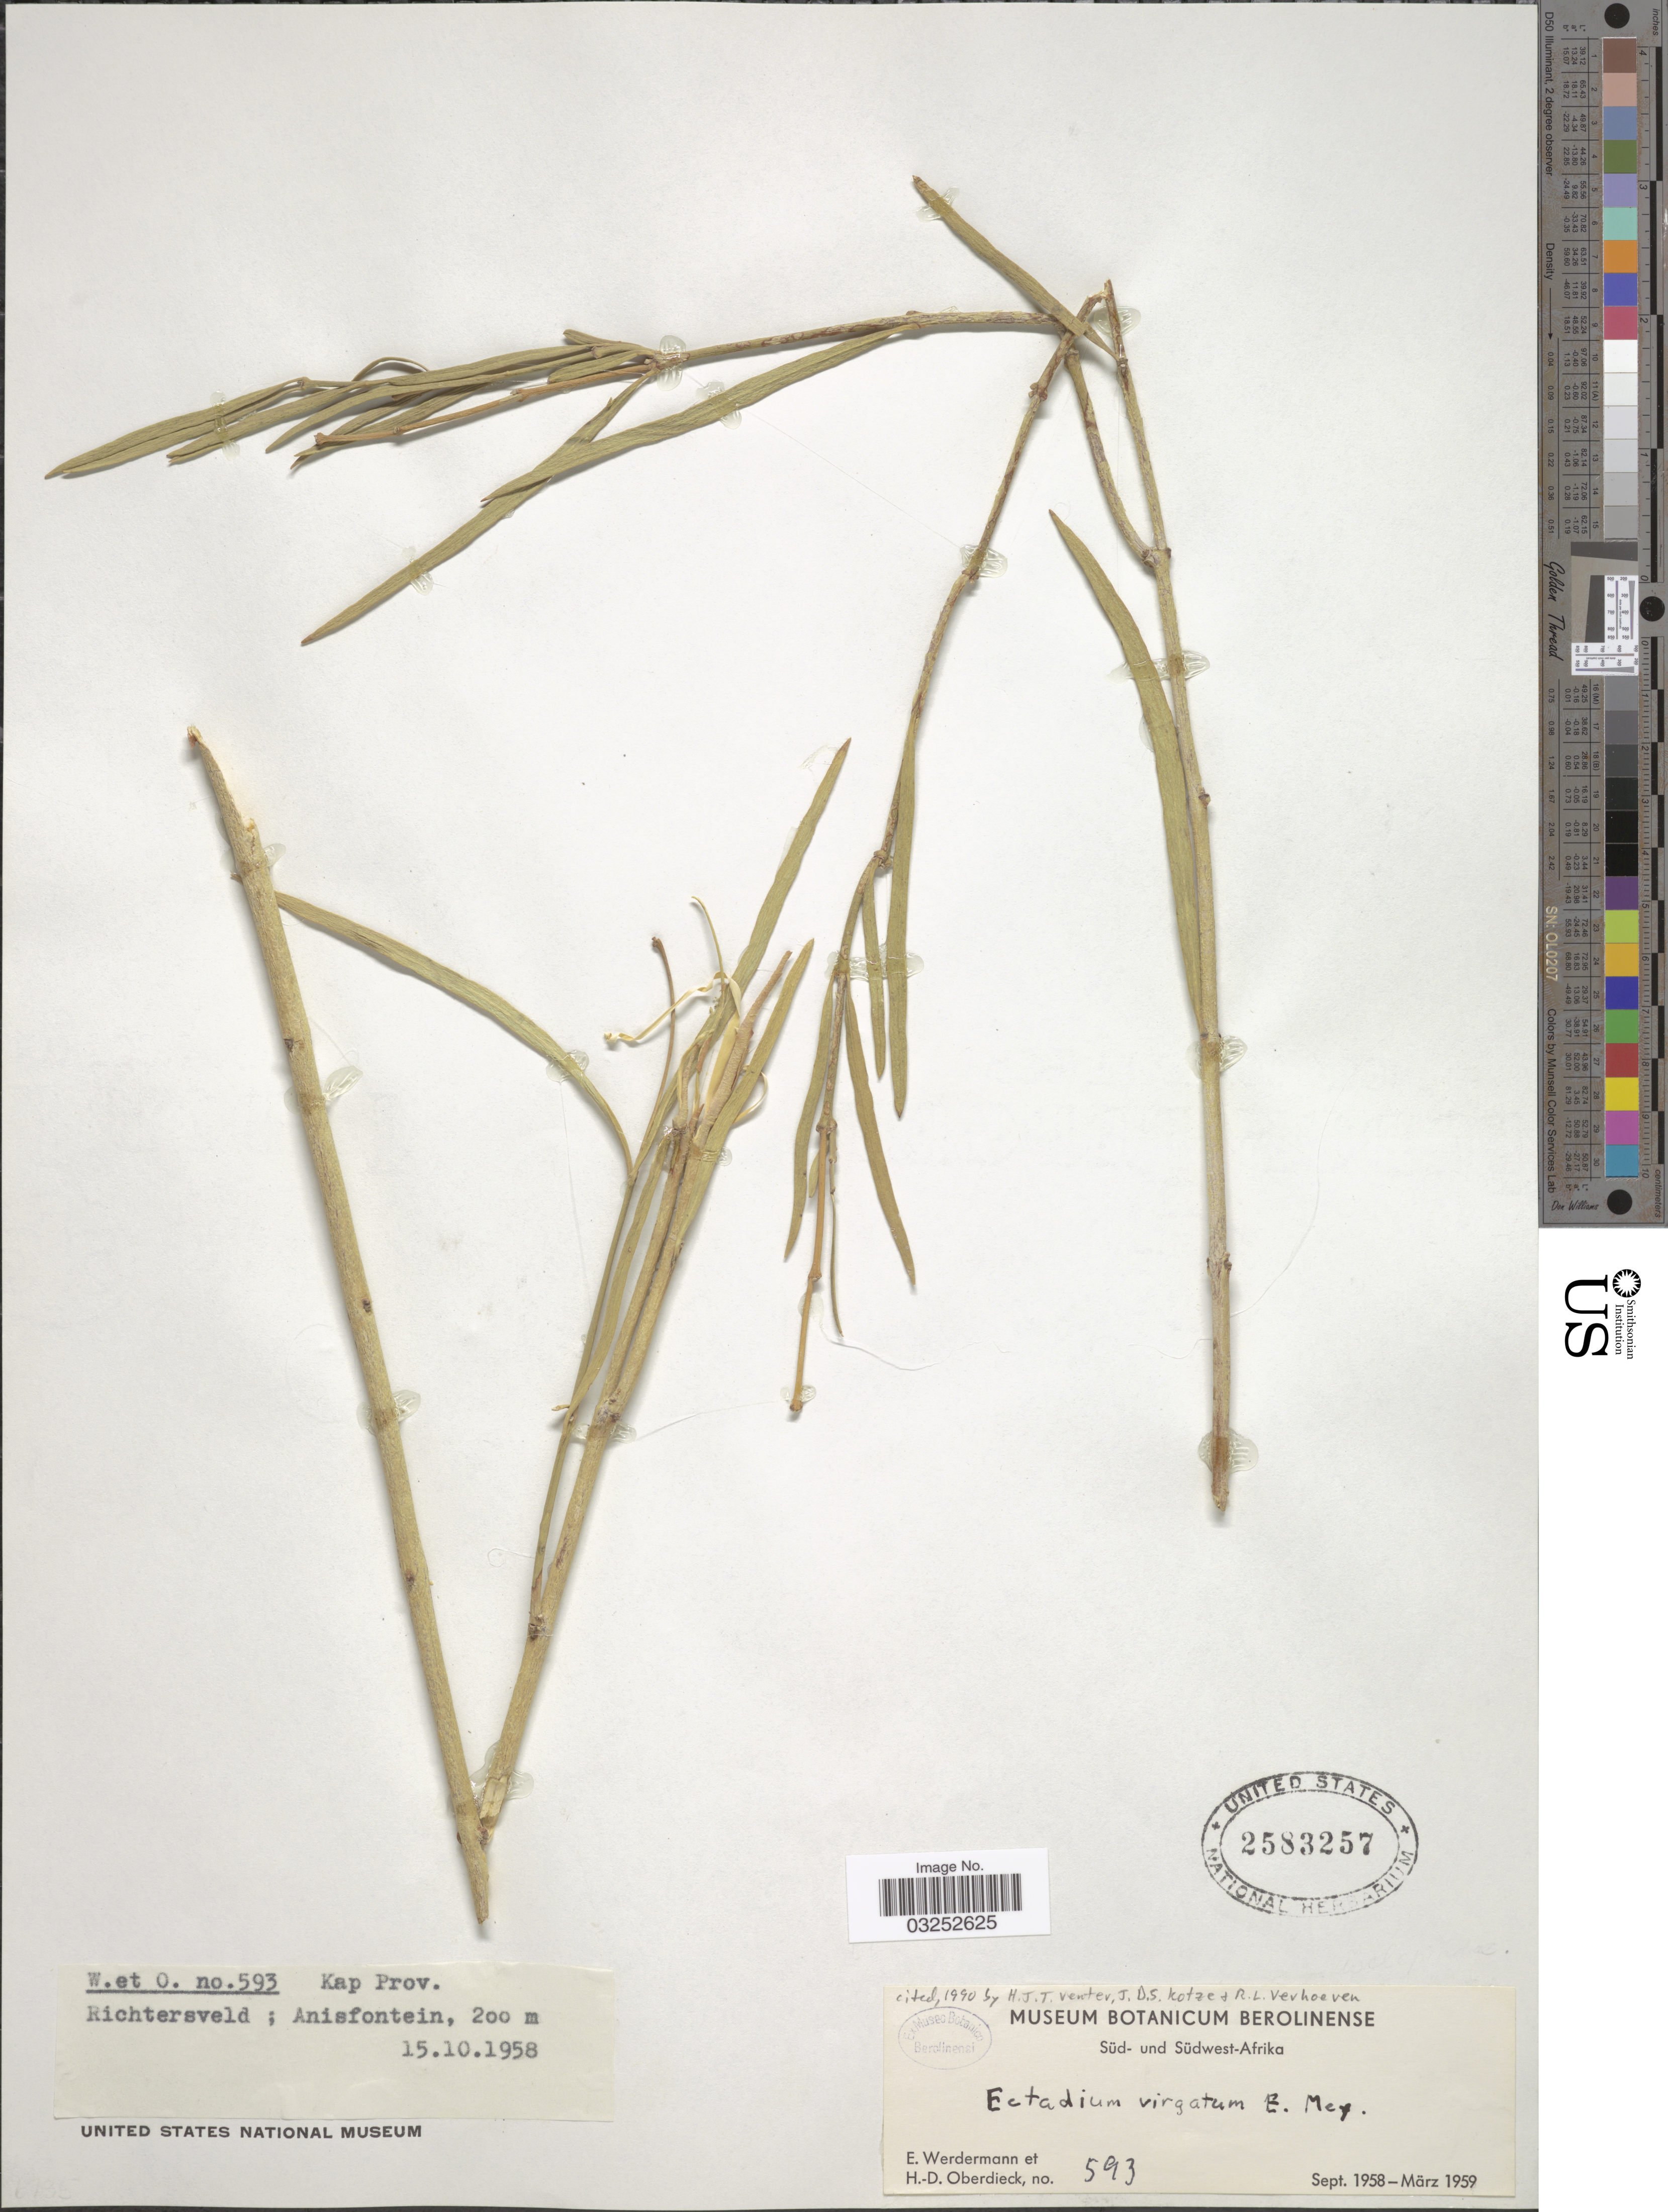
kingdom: Plantae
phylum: Tracheophyta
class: Magnoliopsida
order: Gentianales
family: Apocynaceae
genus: Ectadium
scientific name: Ectadium virgatum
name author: E. Mey.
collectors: E. Werdermann & H. Oberdieck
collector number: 593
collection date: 1958-09/1959-03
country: South Africa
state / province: Northern Cape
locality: Kap Prov. Richtersveld; Anisfontein, Süd- und Südwest-Afrika.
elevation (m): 200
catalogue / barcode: US 2583257